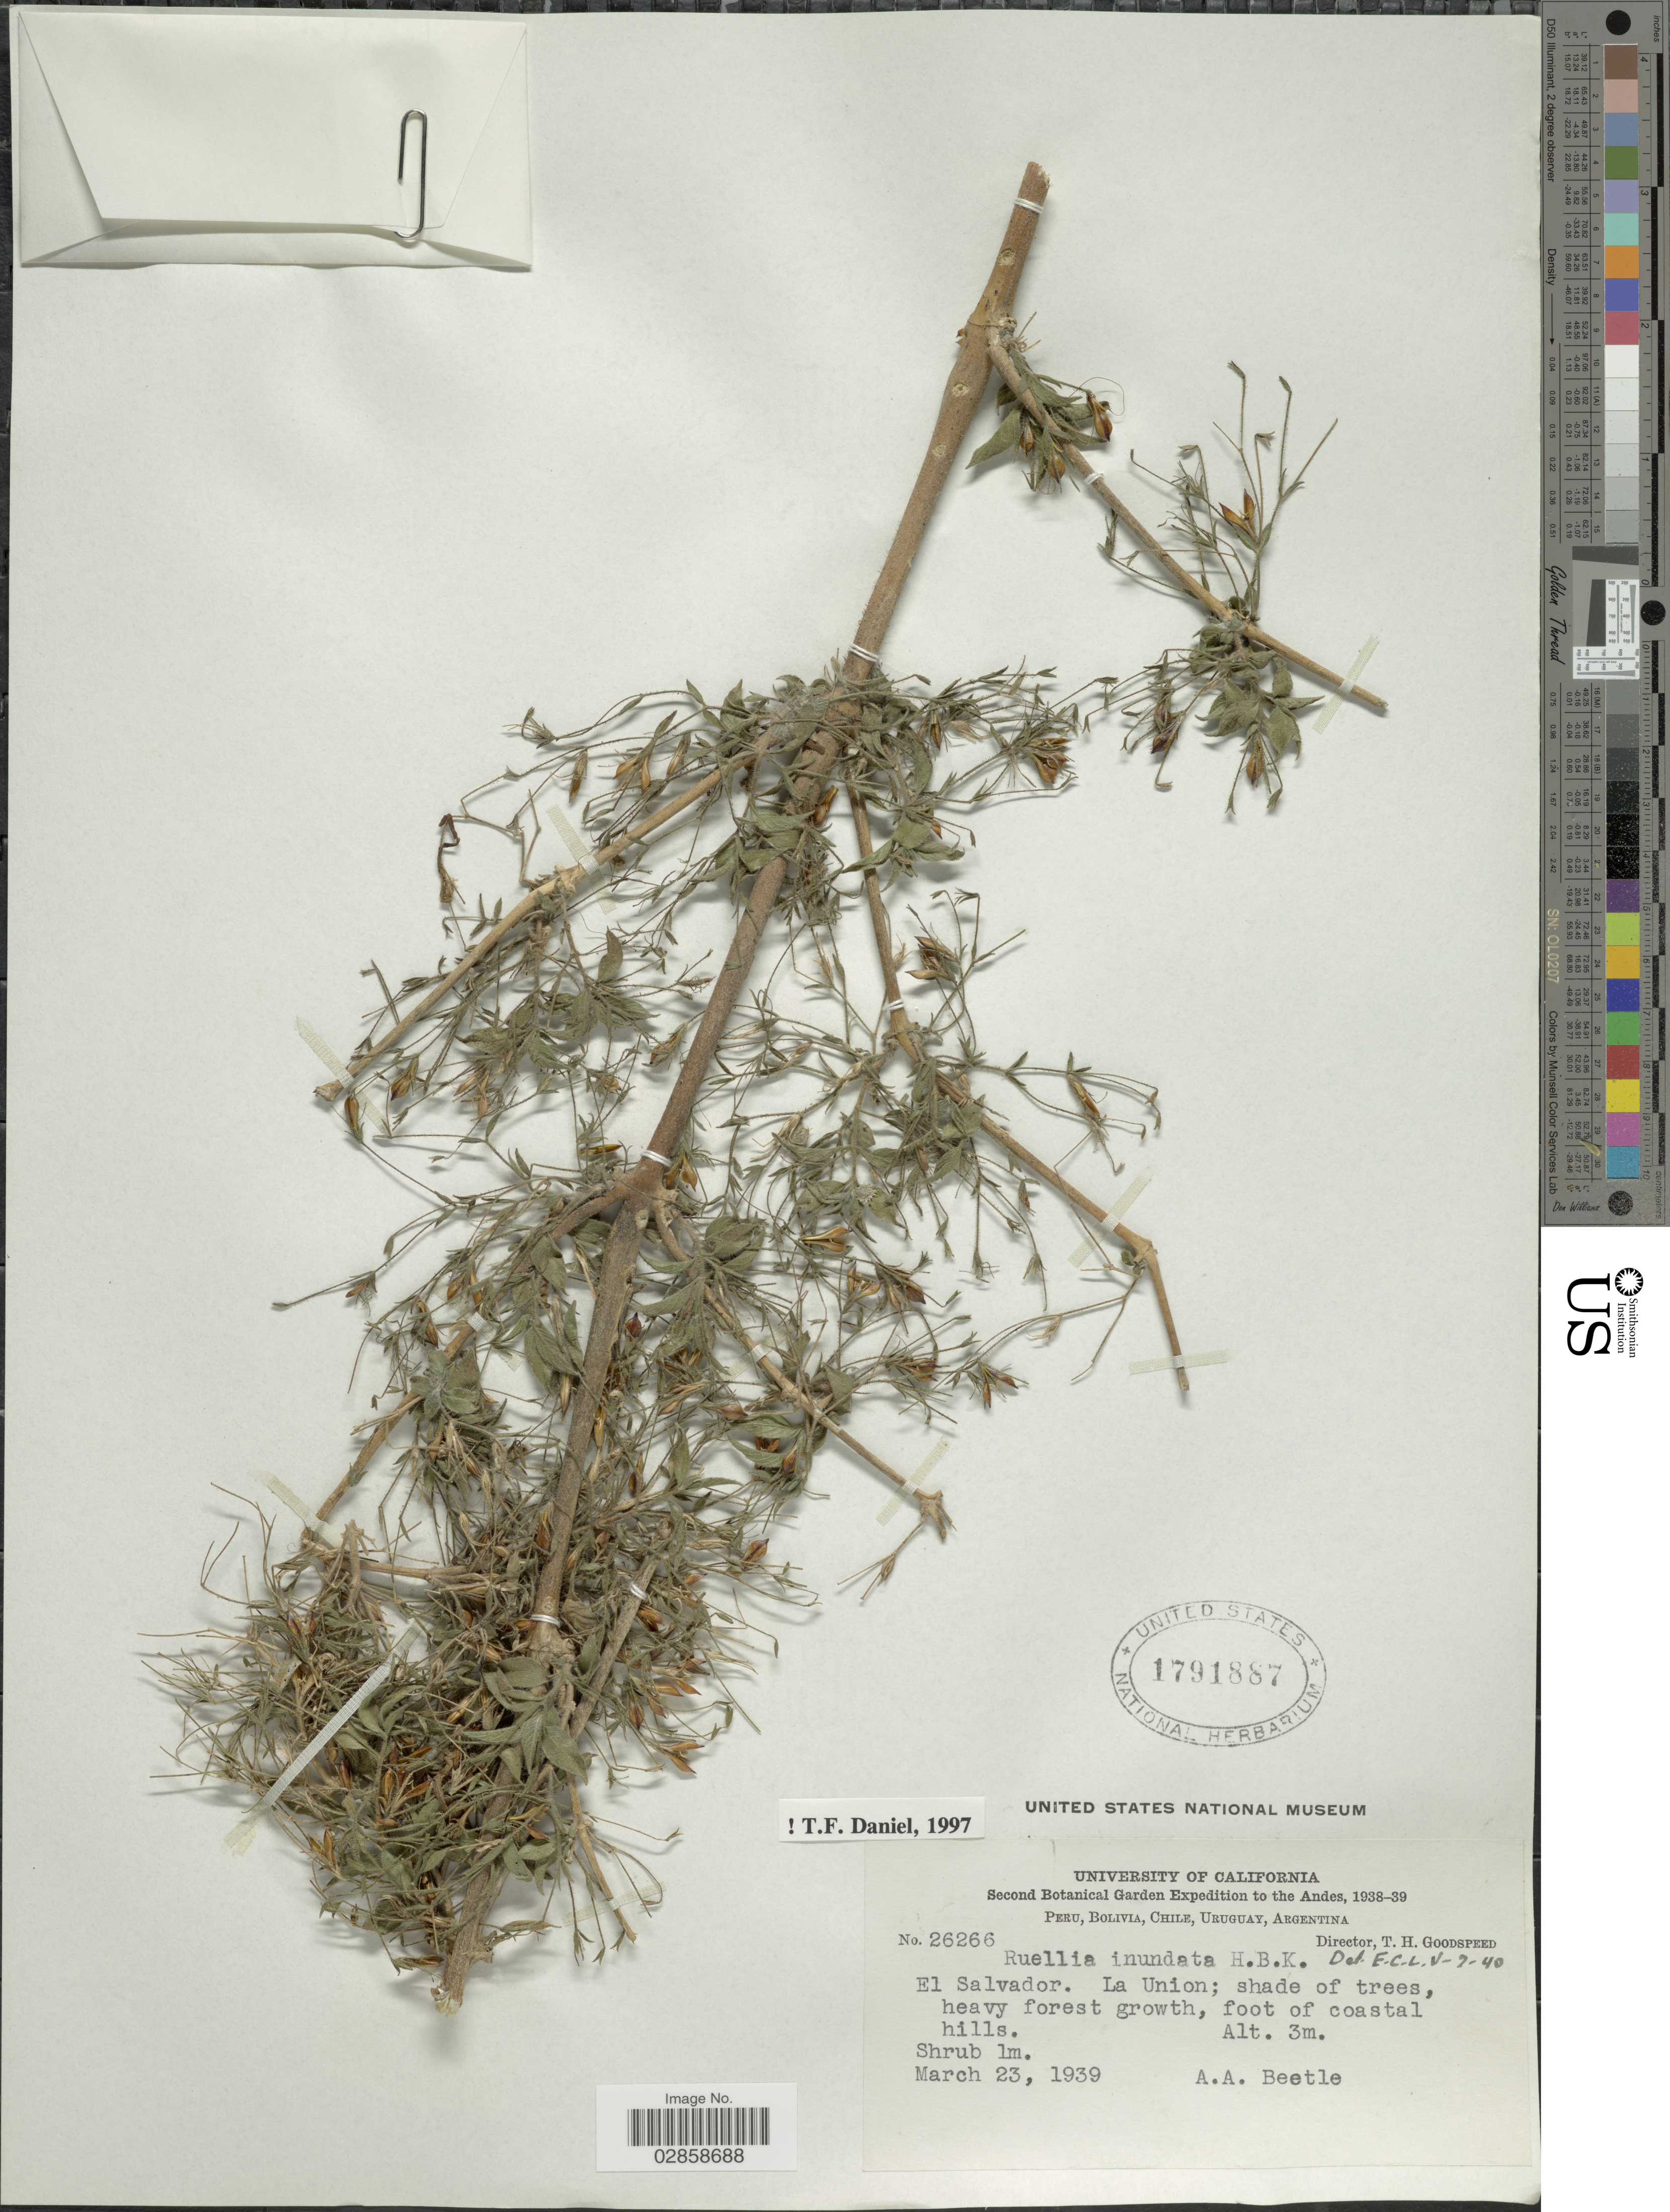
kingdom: Plantae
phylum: Tracheophyta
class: Magnoliopsida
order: Lamiales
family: Acanthaceae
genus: Ruellia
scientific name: Ruellia inundata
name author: Kunth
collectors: A. A. Beetle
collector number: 26266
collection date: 1939-03-23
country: El Salvador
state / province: La Union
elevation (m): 3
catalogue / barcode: US 1791887